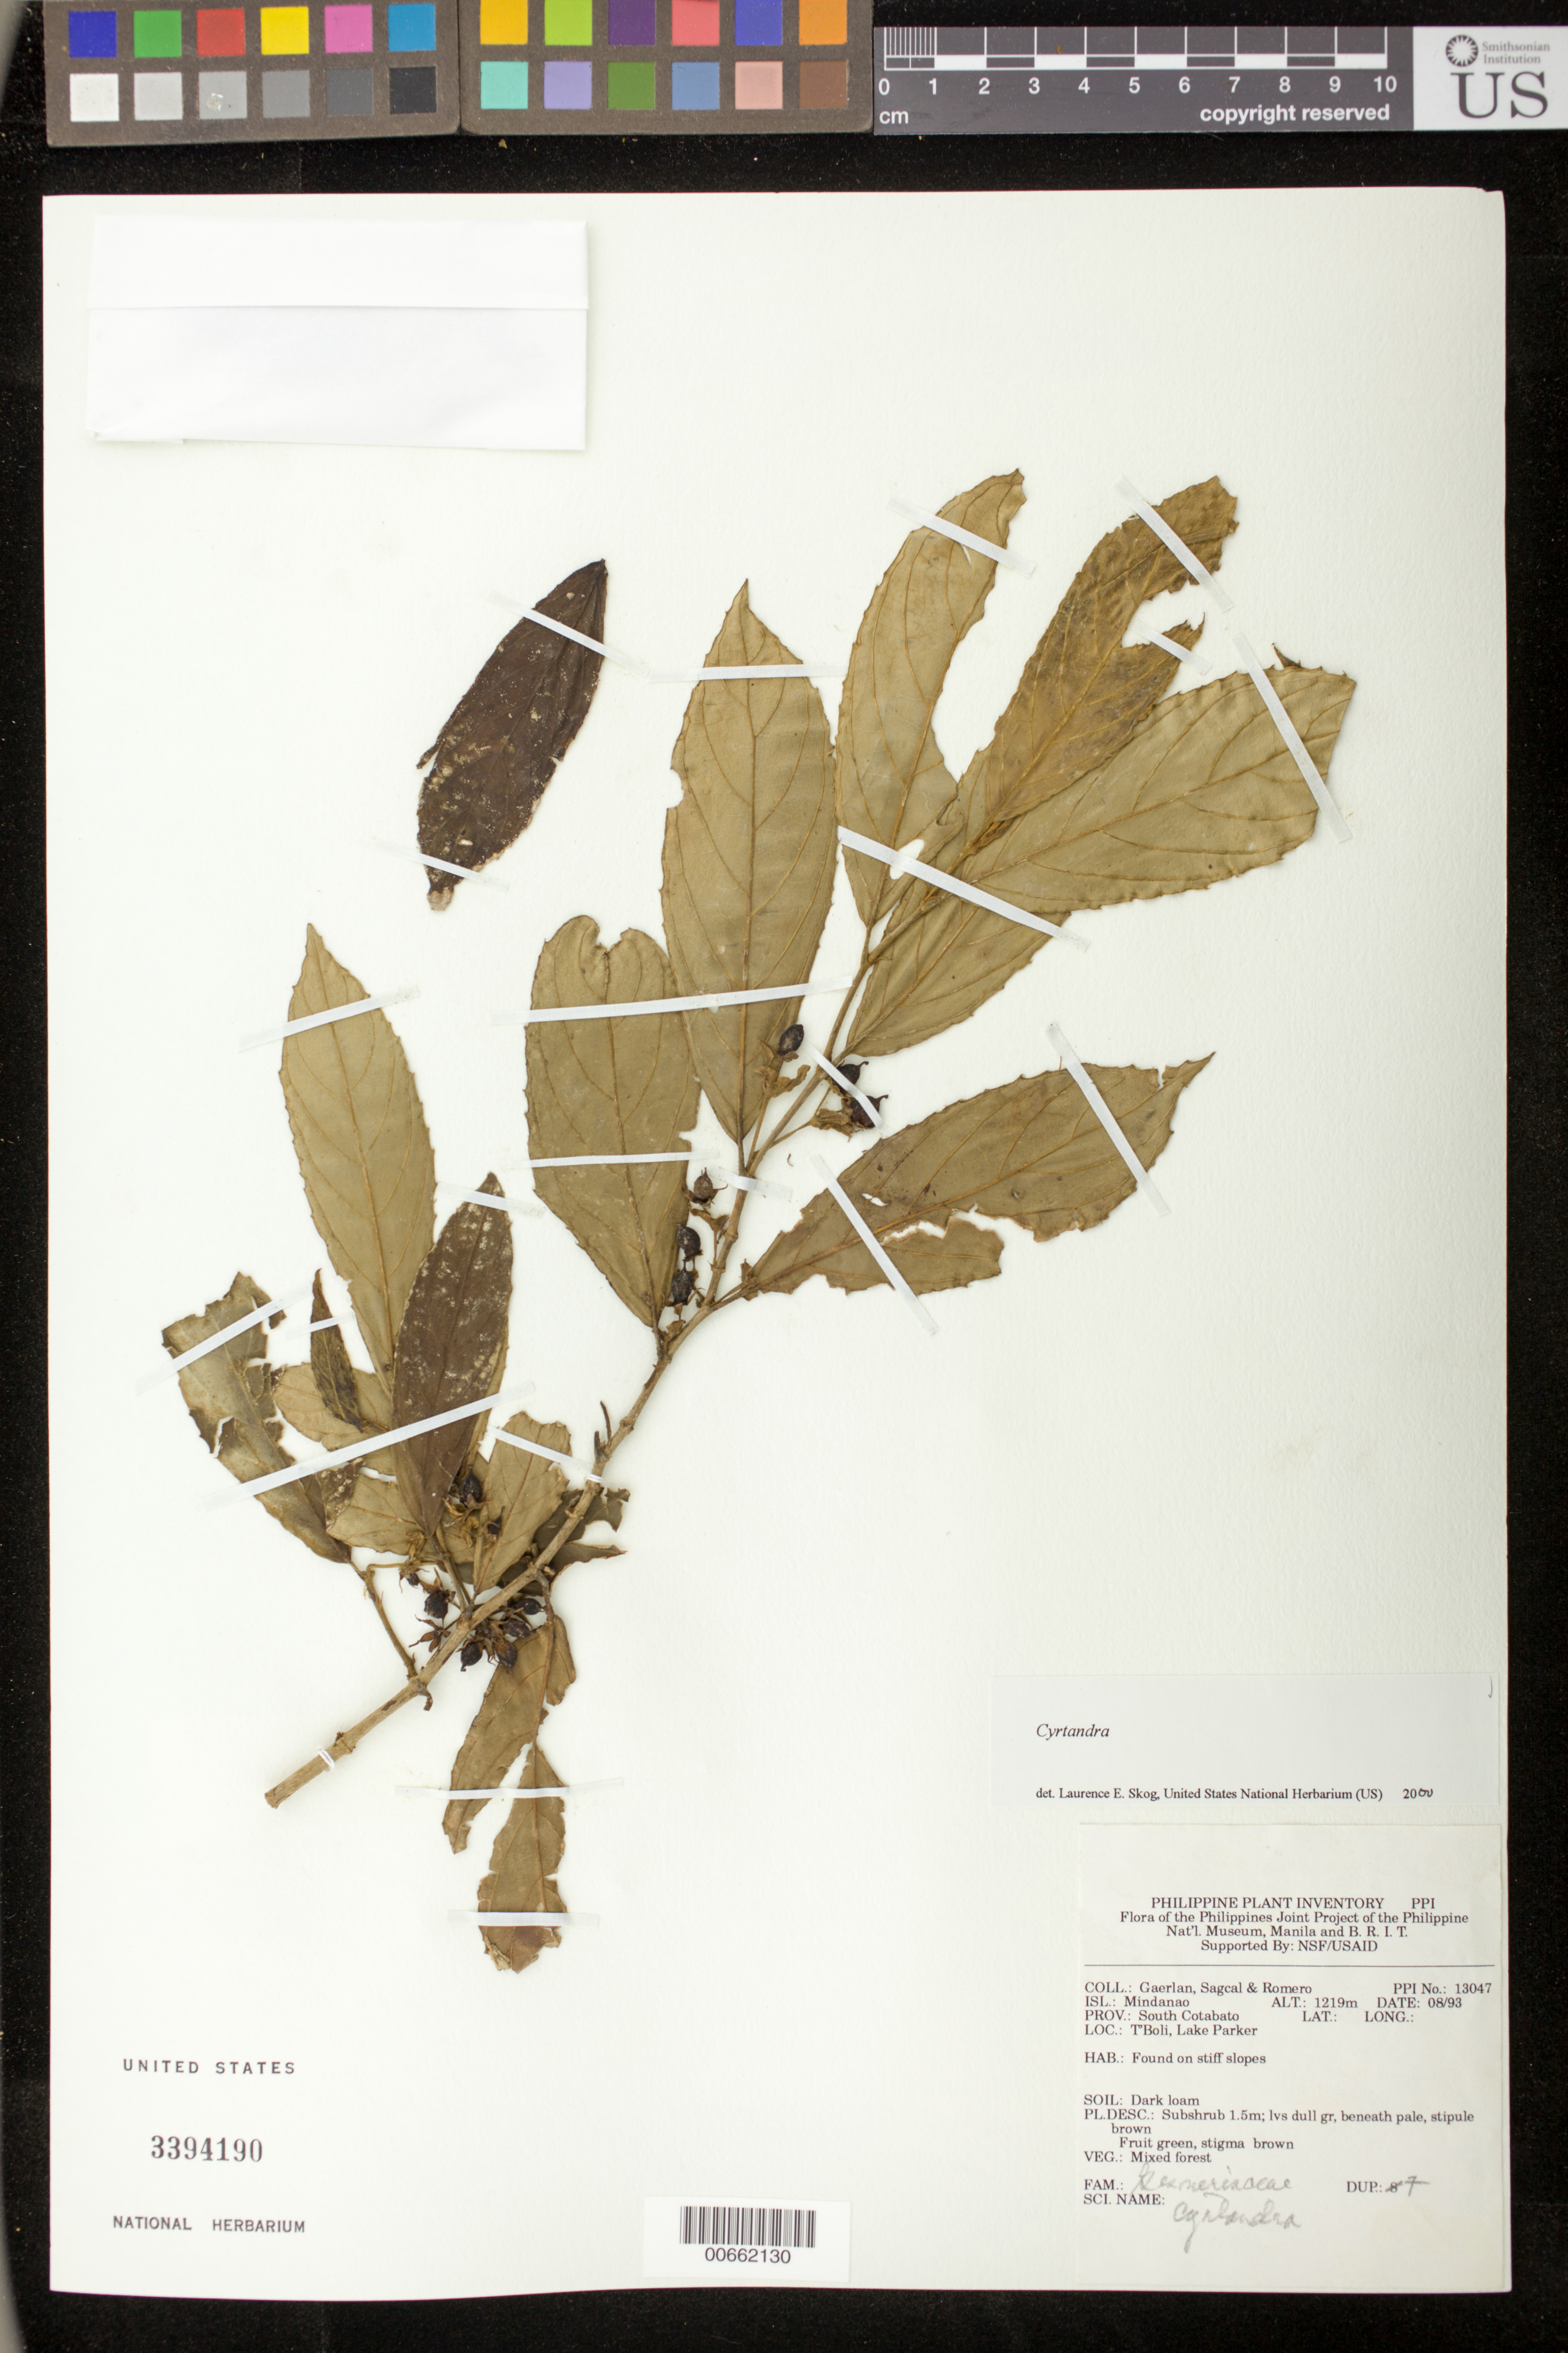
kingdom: Plantae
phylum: Tracheophyta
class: Magnoliopsida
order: Lamiales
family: Gesneriaceae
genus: Cyrtandra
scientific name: Cyrtandra sp.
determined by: Skog, Laurence E.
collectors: F. Gaerlan, E. Sagcal & -. Romero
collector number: PPI No. 13047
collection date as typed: Aug 1993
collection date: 1993-08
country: Philippines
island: Mindanao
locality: Prov. South Cotabato; T'Boli, Lake Parker; found on stiff slopes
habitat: Mixed forest; soil dark loam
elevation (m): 1219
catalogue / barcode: US 3394190